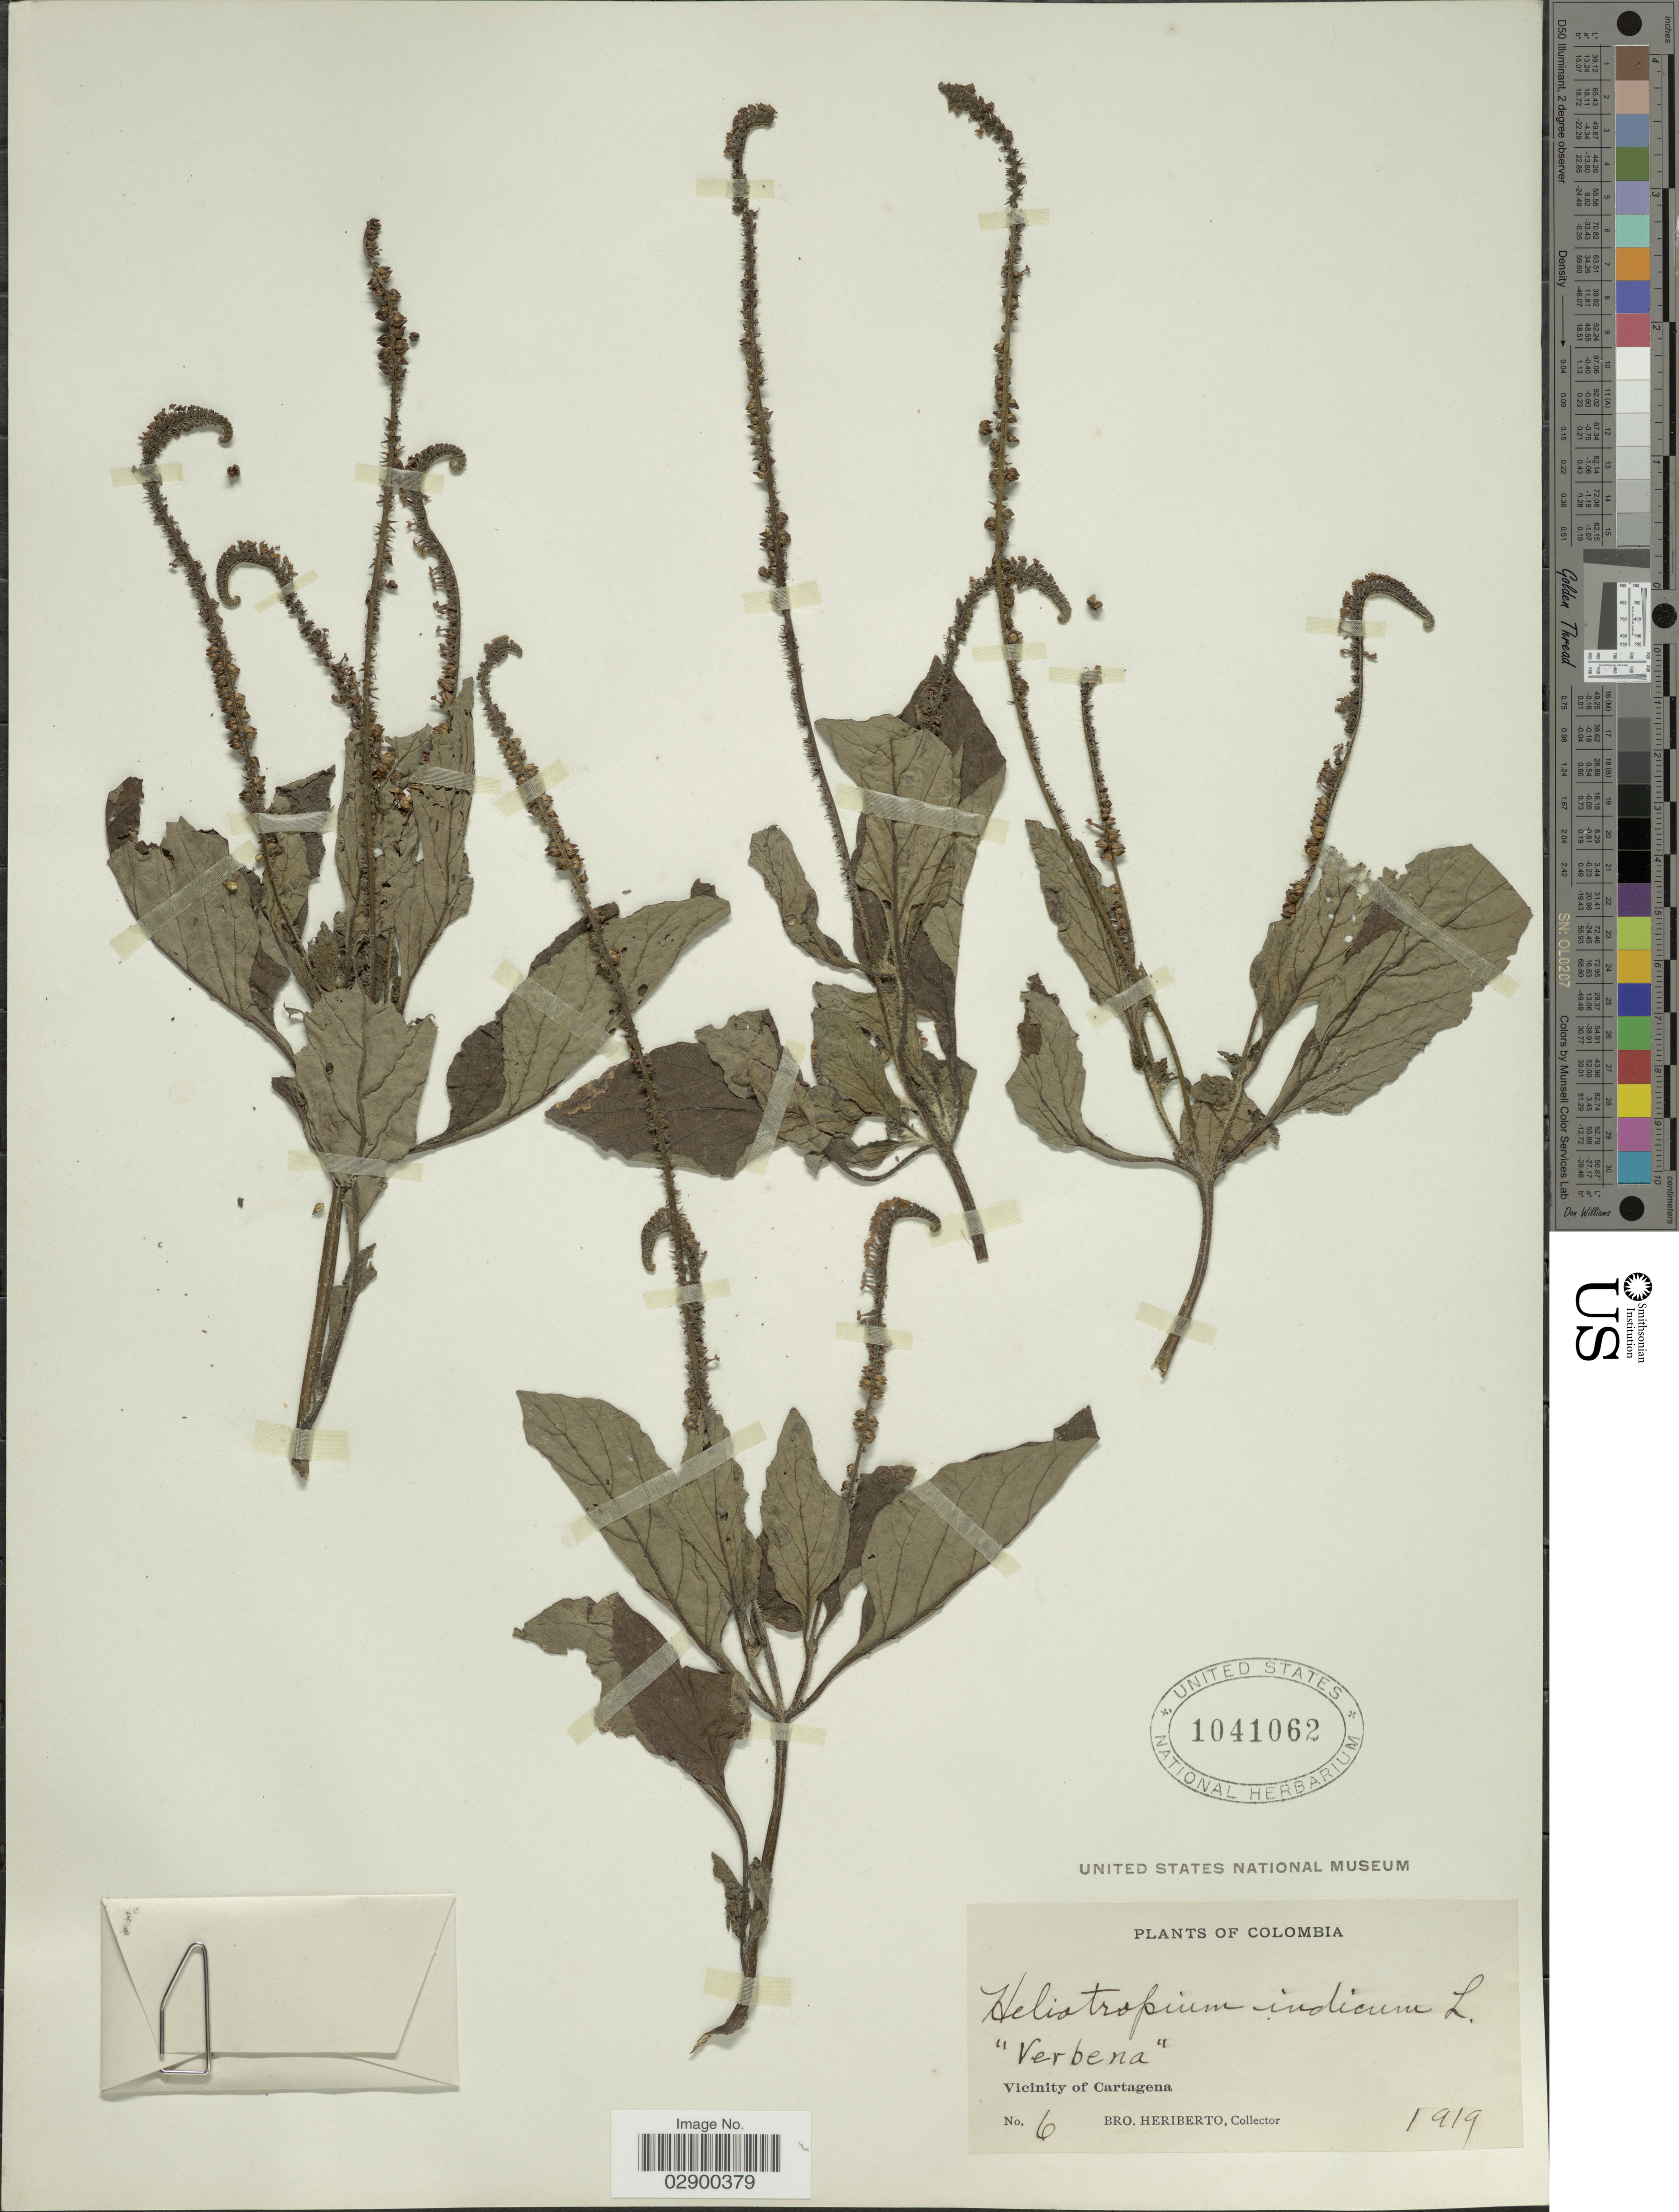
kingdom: Plantae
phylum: Tracheophyta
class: Magnoliopsida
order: Boraginales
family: Heliotropiaceae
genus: Heliotropium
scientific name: Heliotropium indicum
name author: L.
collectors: B. Heriberto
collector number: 6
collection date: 1919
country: Colombia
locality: Vicinity of Cartagena.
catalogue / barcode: US 1041062